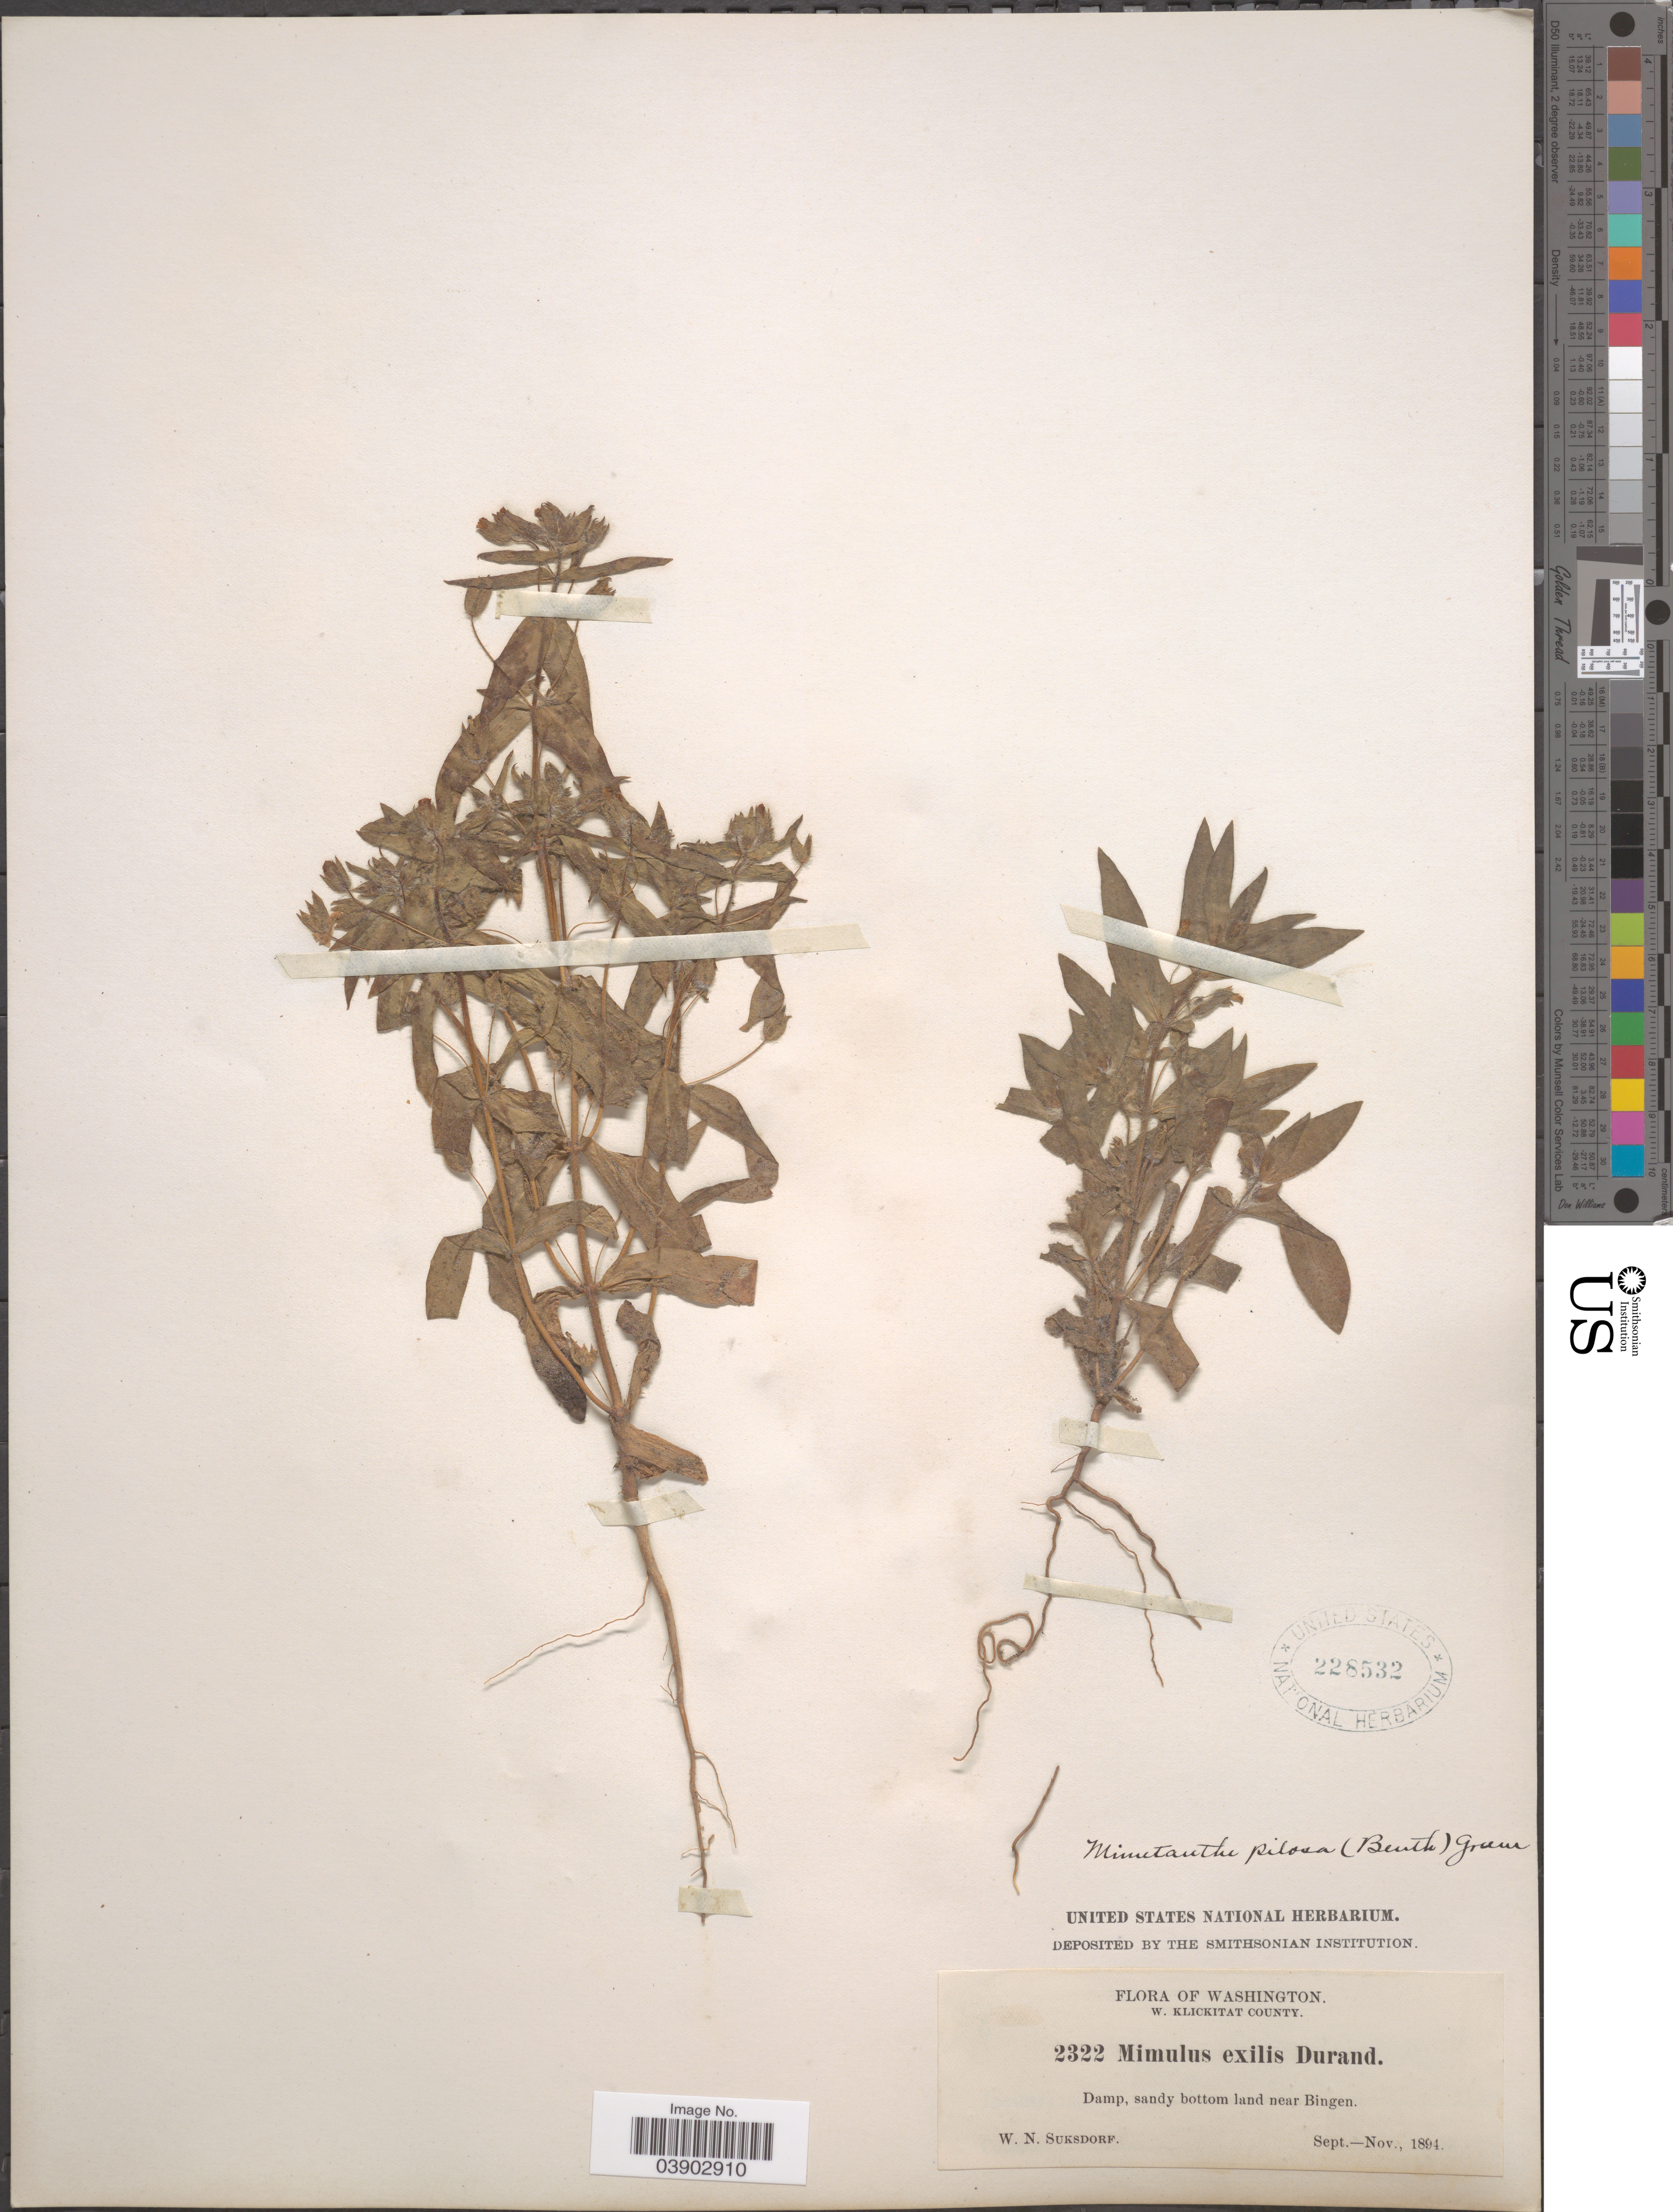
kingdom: Plantae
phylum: Tracheophyta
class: Magnoliopsida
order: Lamiales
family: Phrymaceae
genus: Mimetanthe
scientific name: Mimetanthe pilosa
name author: (Benth.) Greene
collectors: W. N. Suksdorf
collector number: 2322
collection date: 1894-09/1894-11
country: United States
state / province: Washington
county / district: Klickitat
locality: W. Klickitat County. Land near Bingen.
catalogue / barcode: US 228532